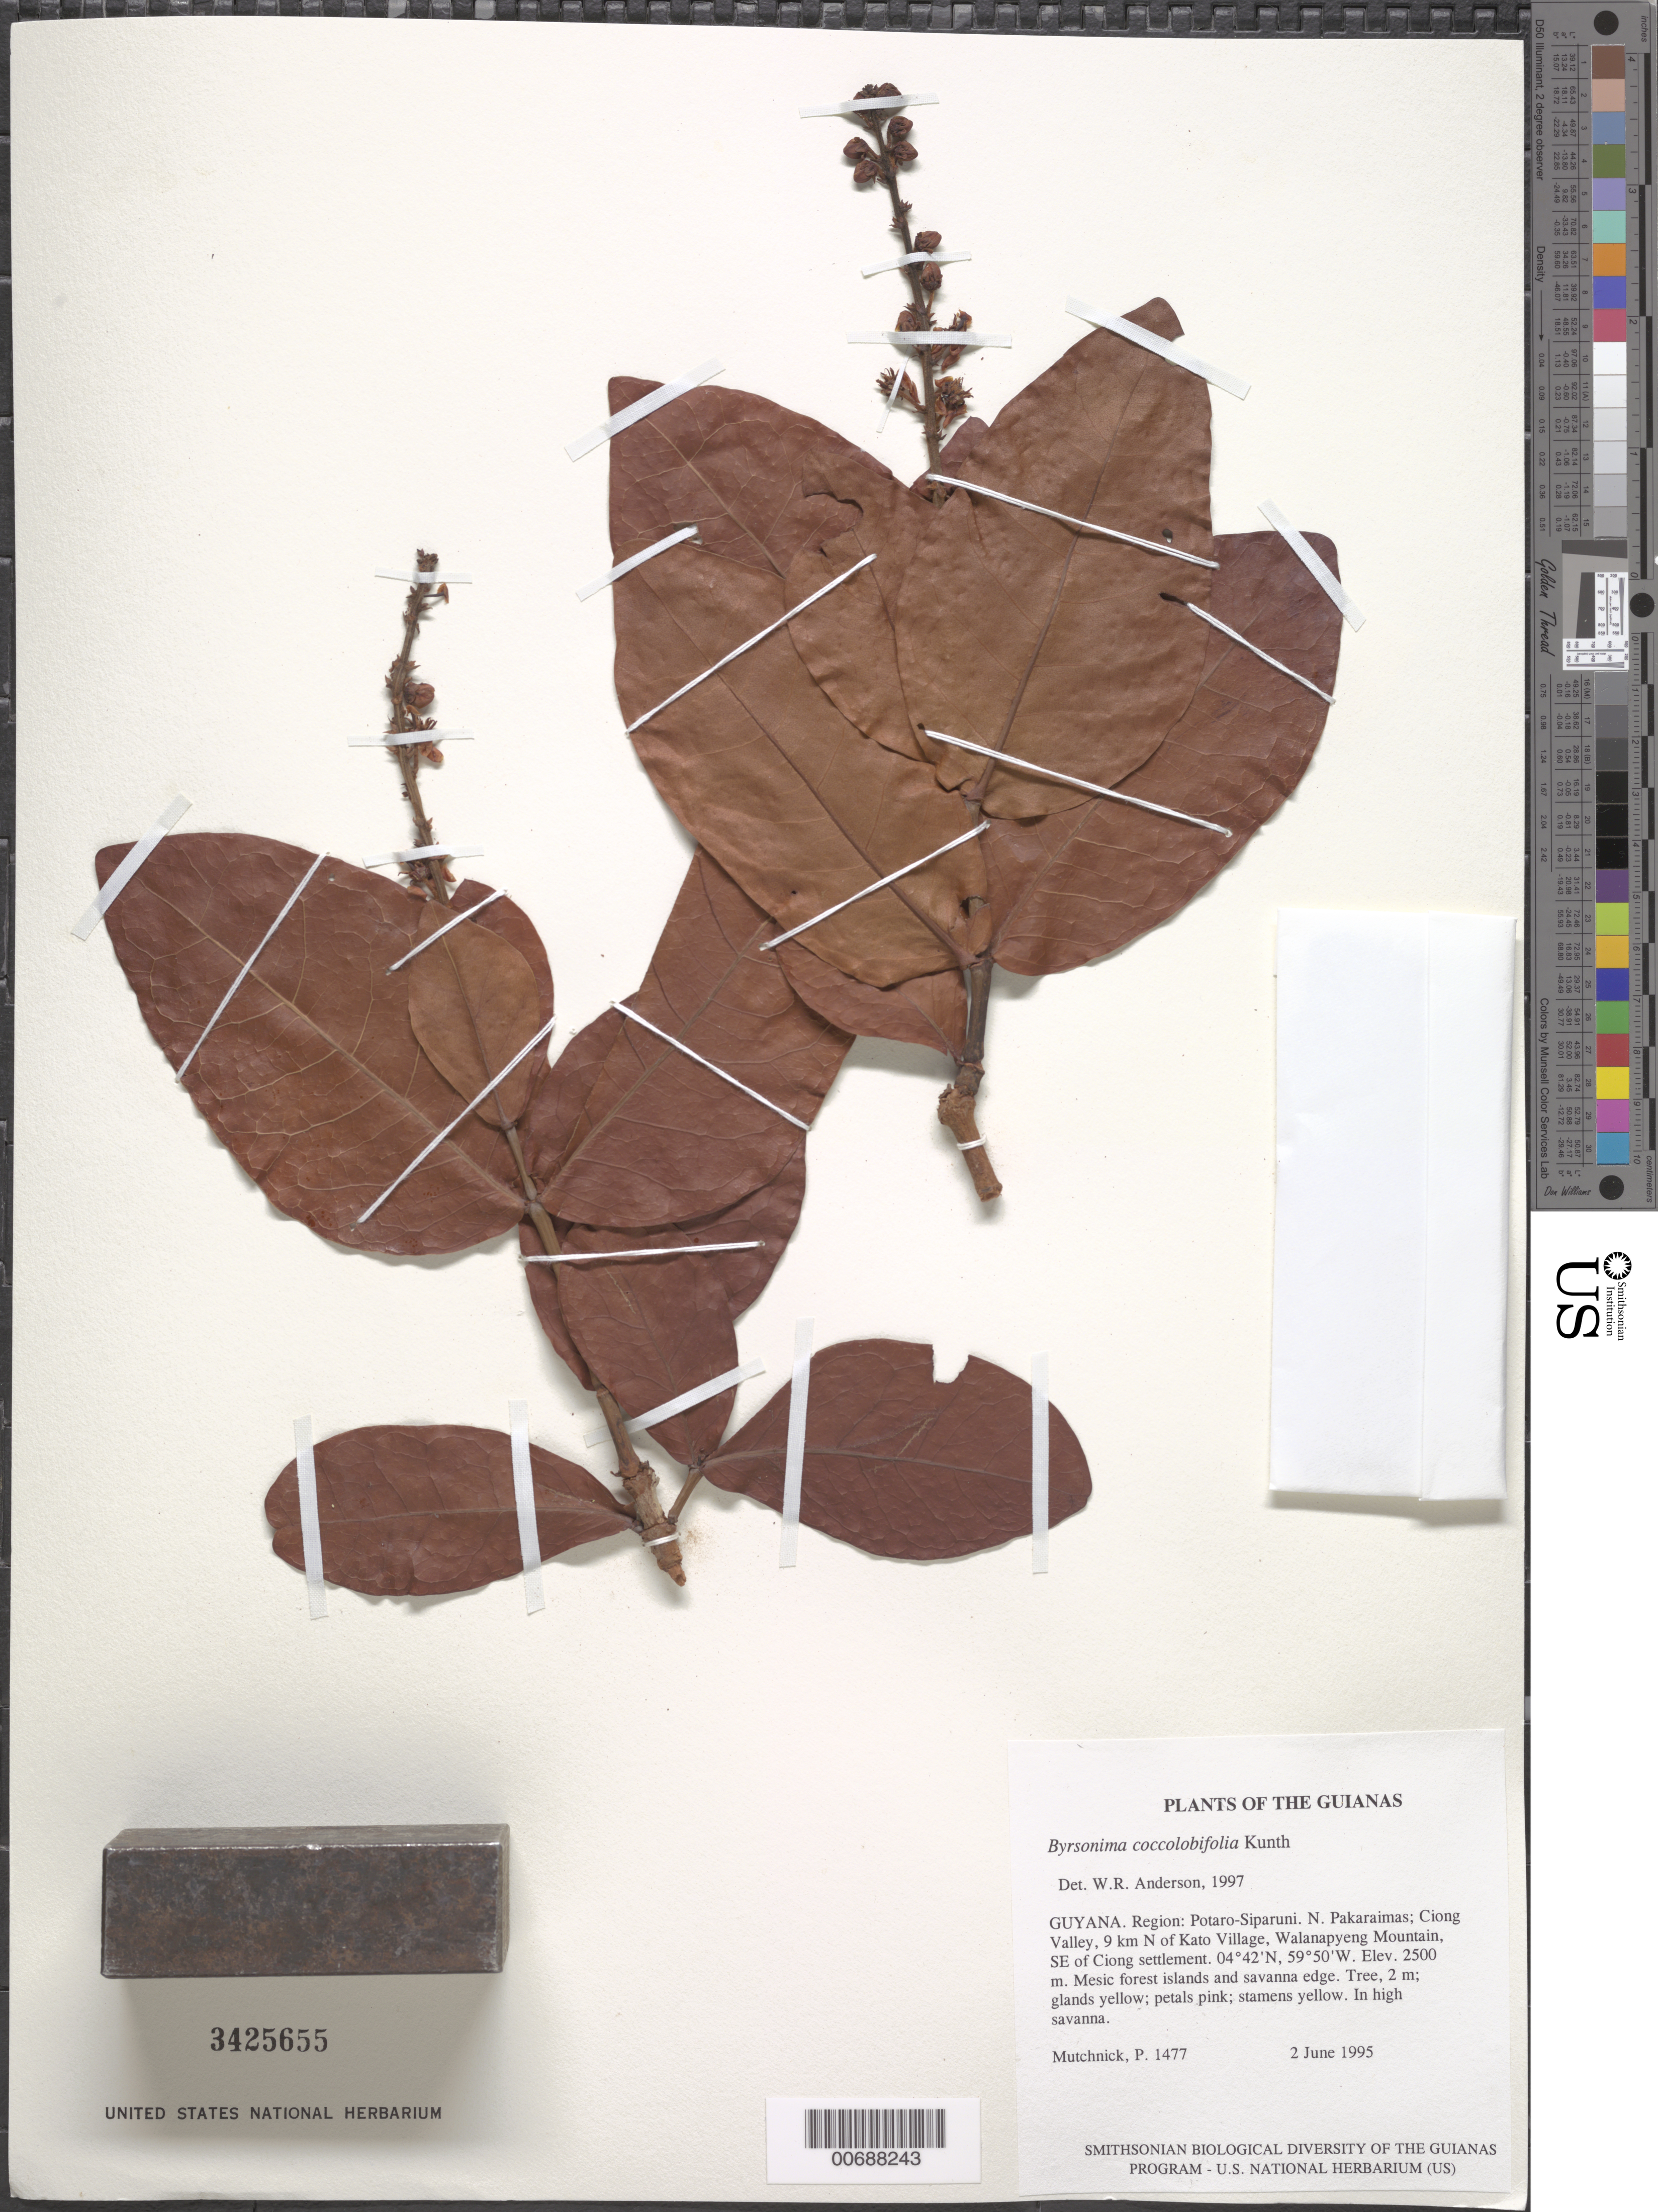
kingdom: Plantae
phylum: Tracheophyta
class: Magnoliopsida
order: Malpighiales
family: Malpighiaceae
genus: Byrsonima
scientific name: Byrsonima coccolobifolia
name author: Kunth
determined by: Anderson, W. R., (MICH), University of Michigan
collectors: P. Mutchnick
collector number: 1477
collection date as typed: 2 June 1995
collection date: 1995-06-02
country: Guyana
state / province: Potaro-Siparuni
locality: N. Pakaraimas; Ciong Valley, 9 km N of Kato Village, Walanapyeng Mountain, SE of Ciong settlement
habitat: Mesic forest islands and savanna edge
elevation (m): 2500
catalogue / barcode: US 3425655